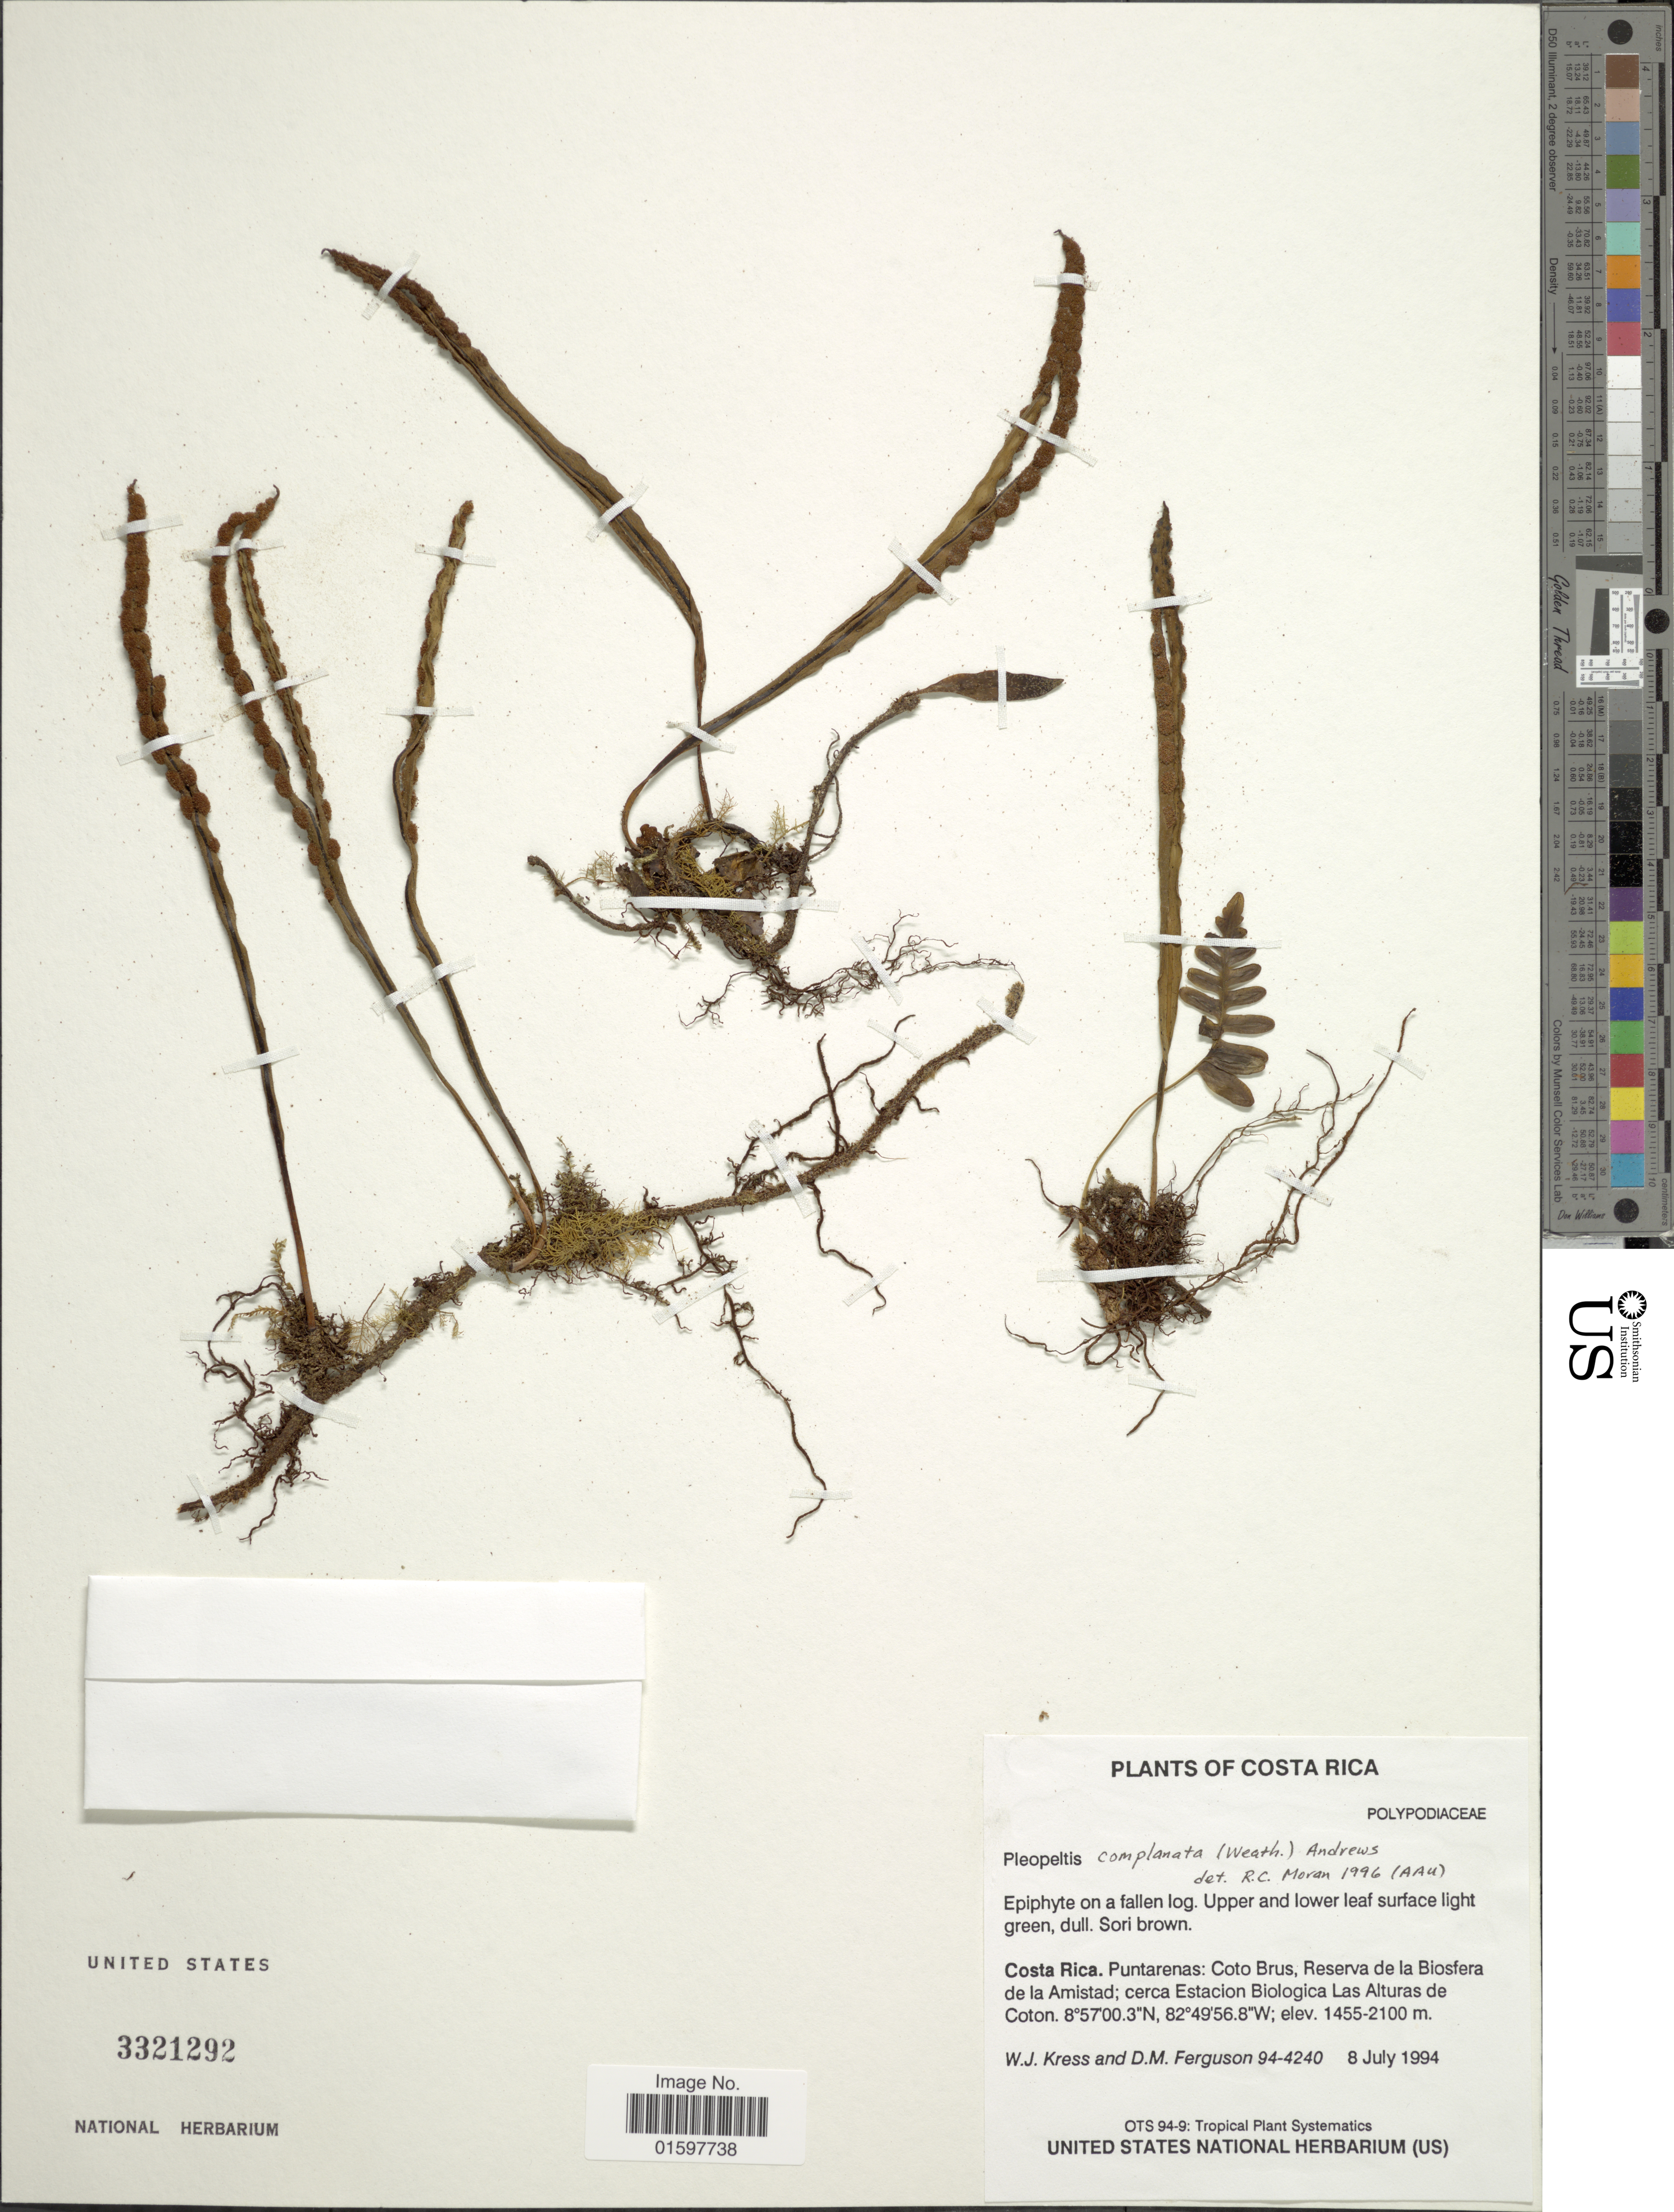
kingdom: Plantae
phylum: Tracheophyta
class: Polypodiopsida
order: Polypodiales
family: Polypodiaceae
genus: Pleopeltis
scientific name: Pleopeltis macrocarpa var. complanata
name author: (Weath.) Lellinger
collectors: W. J. Kress & D. M. Ferguson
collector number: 94-4240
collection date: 1994-07-08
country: Costa Rica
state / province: Puntarenas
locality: Coto Brus, reserva de la Biosfera de la Amistad; cerca estacion Biologica Las Alturas de Coton.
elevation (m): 1455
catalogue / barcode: US 3321292